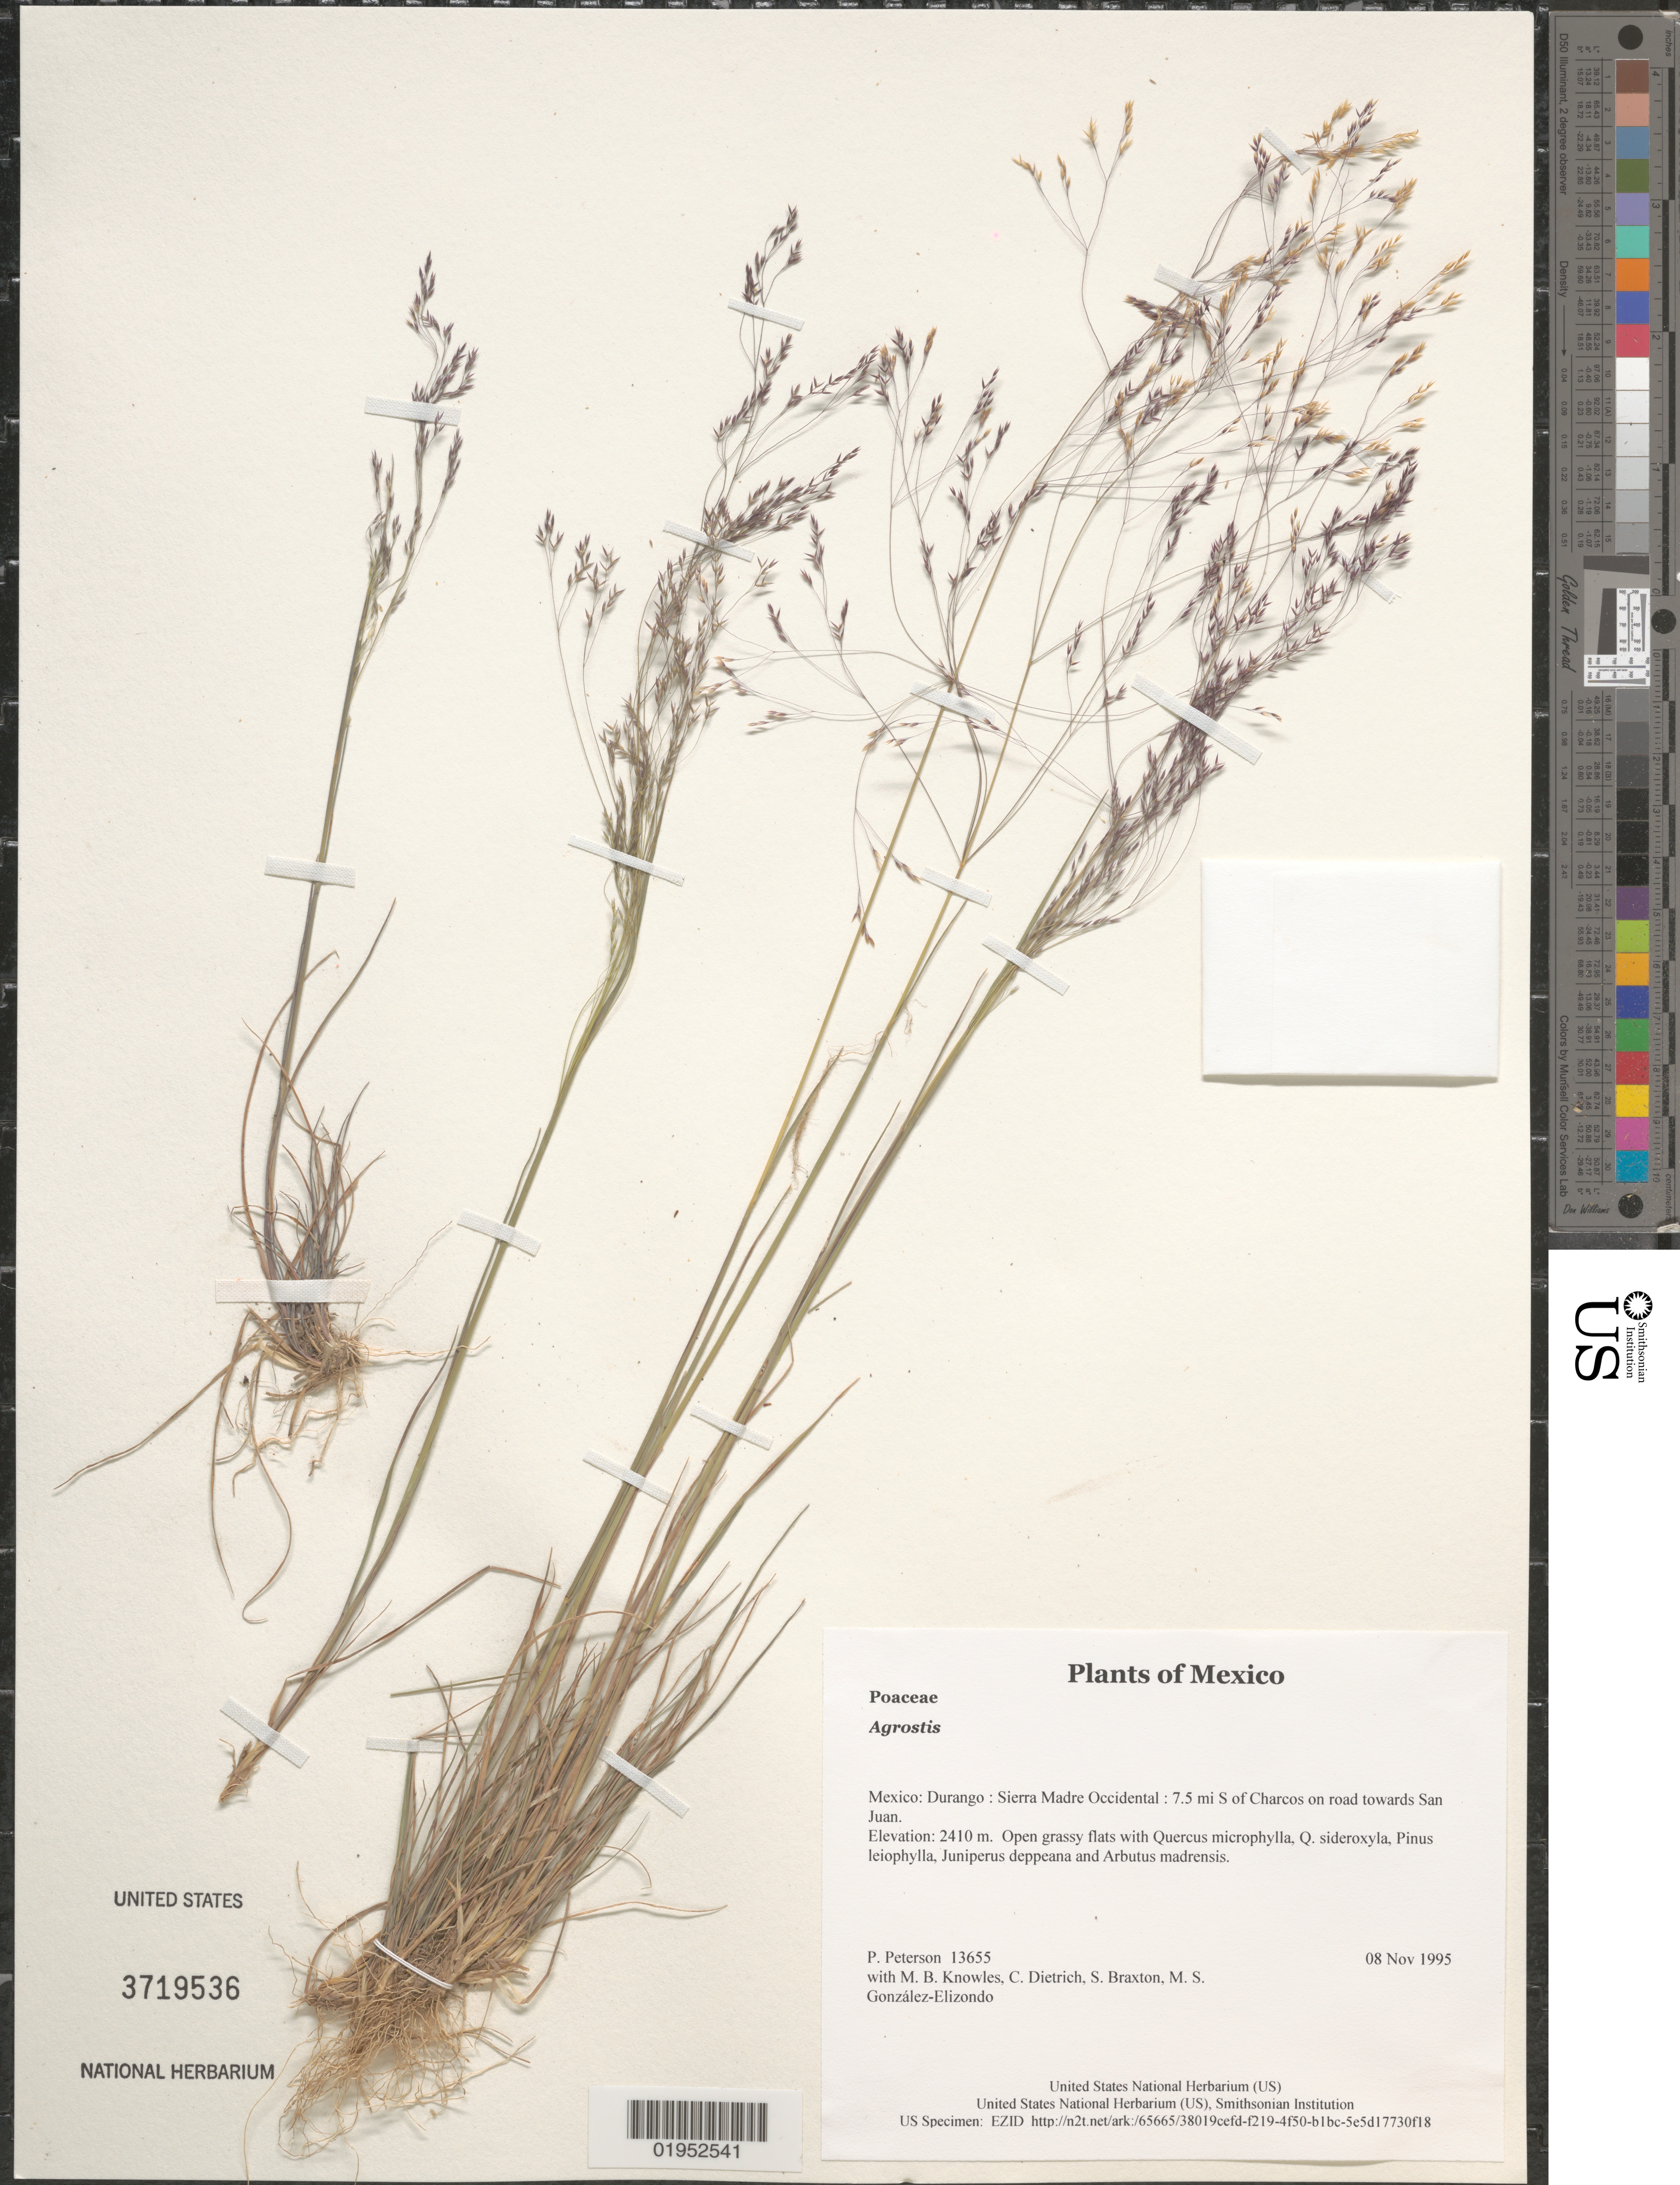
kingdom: Plantae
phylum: Tracheophyta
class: Liliopsida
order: Poales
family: Poaceae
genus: Agrostis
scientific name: Agrostis sp.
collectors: P. M. Peterson, M. B. Knowles, C. Dietrich, S. Braxton & M. S. González-Elizondo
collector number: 13655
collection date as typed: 08 Nov 1995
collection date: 1995-11-08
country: Mexico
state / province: Durango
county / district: Sierra Madre Occidental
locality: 7.5 mi S of Charcos on road towards San Juan.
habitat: Open grassy flats with Quercus microphylla, Q. sideroxyla, Pinus leiophylla, Juniperus deppeana and Arbutus madrensis.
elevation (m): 2410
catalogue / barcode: US 3719536